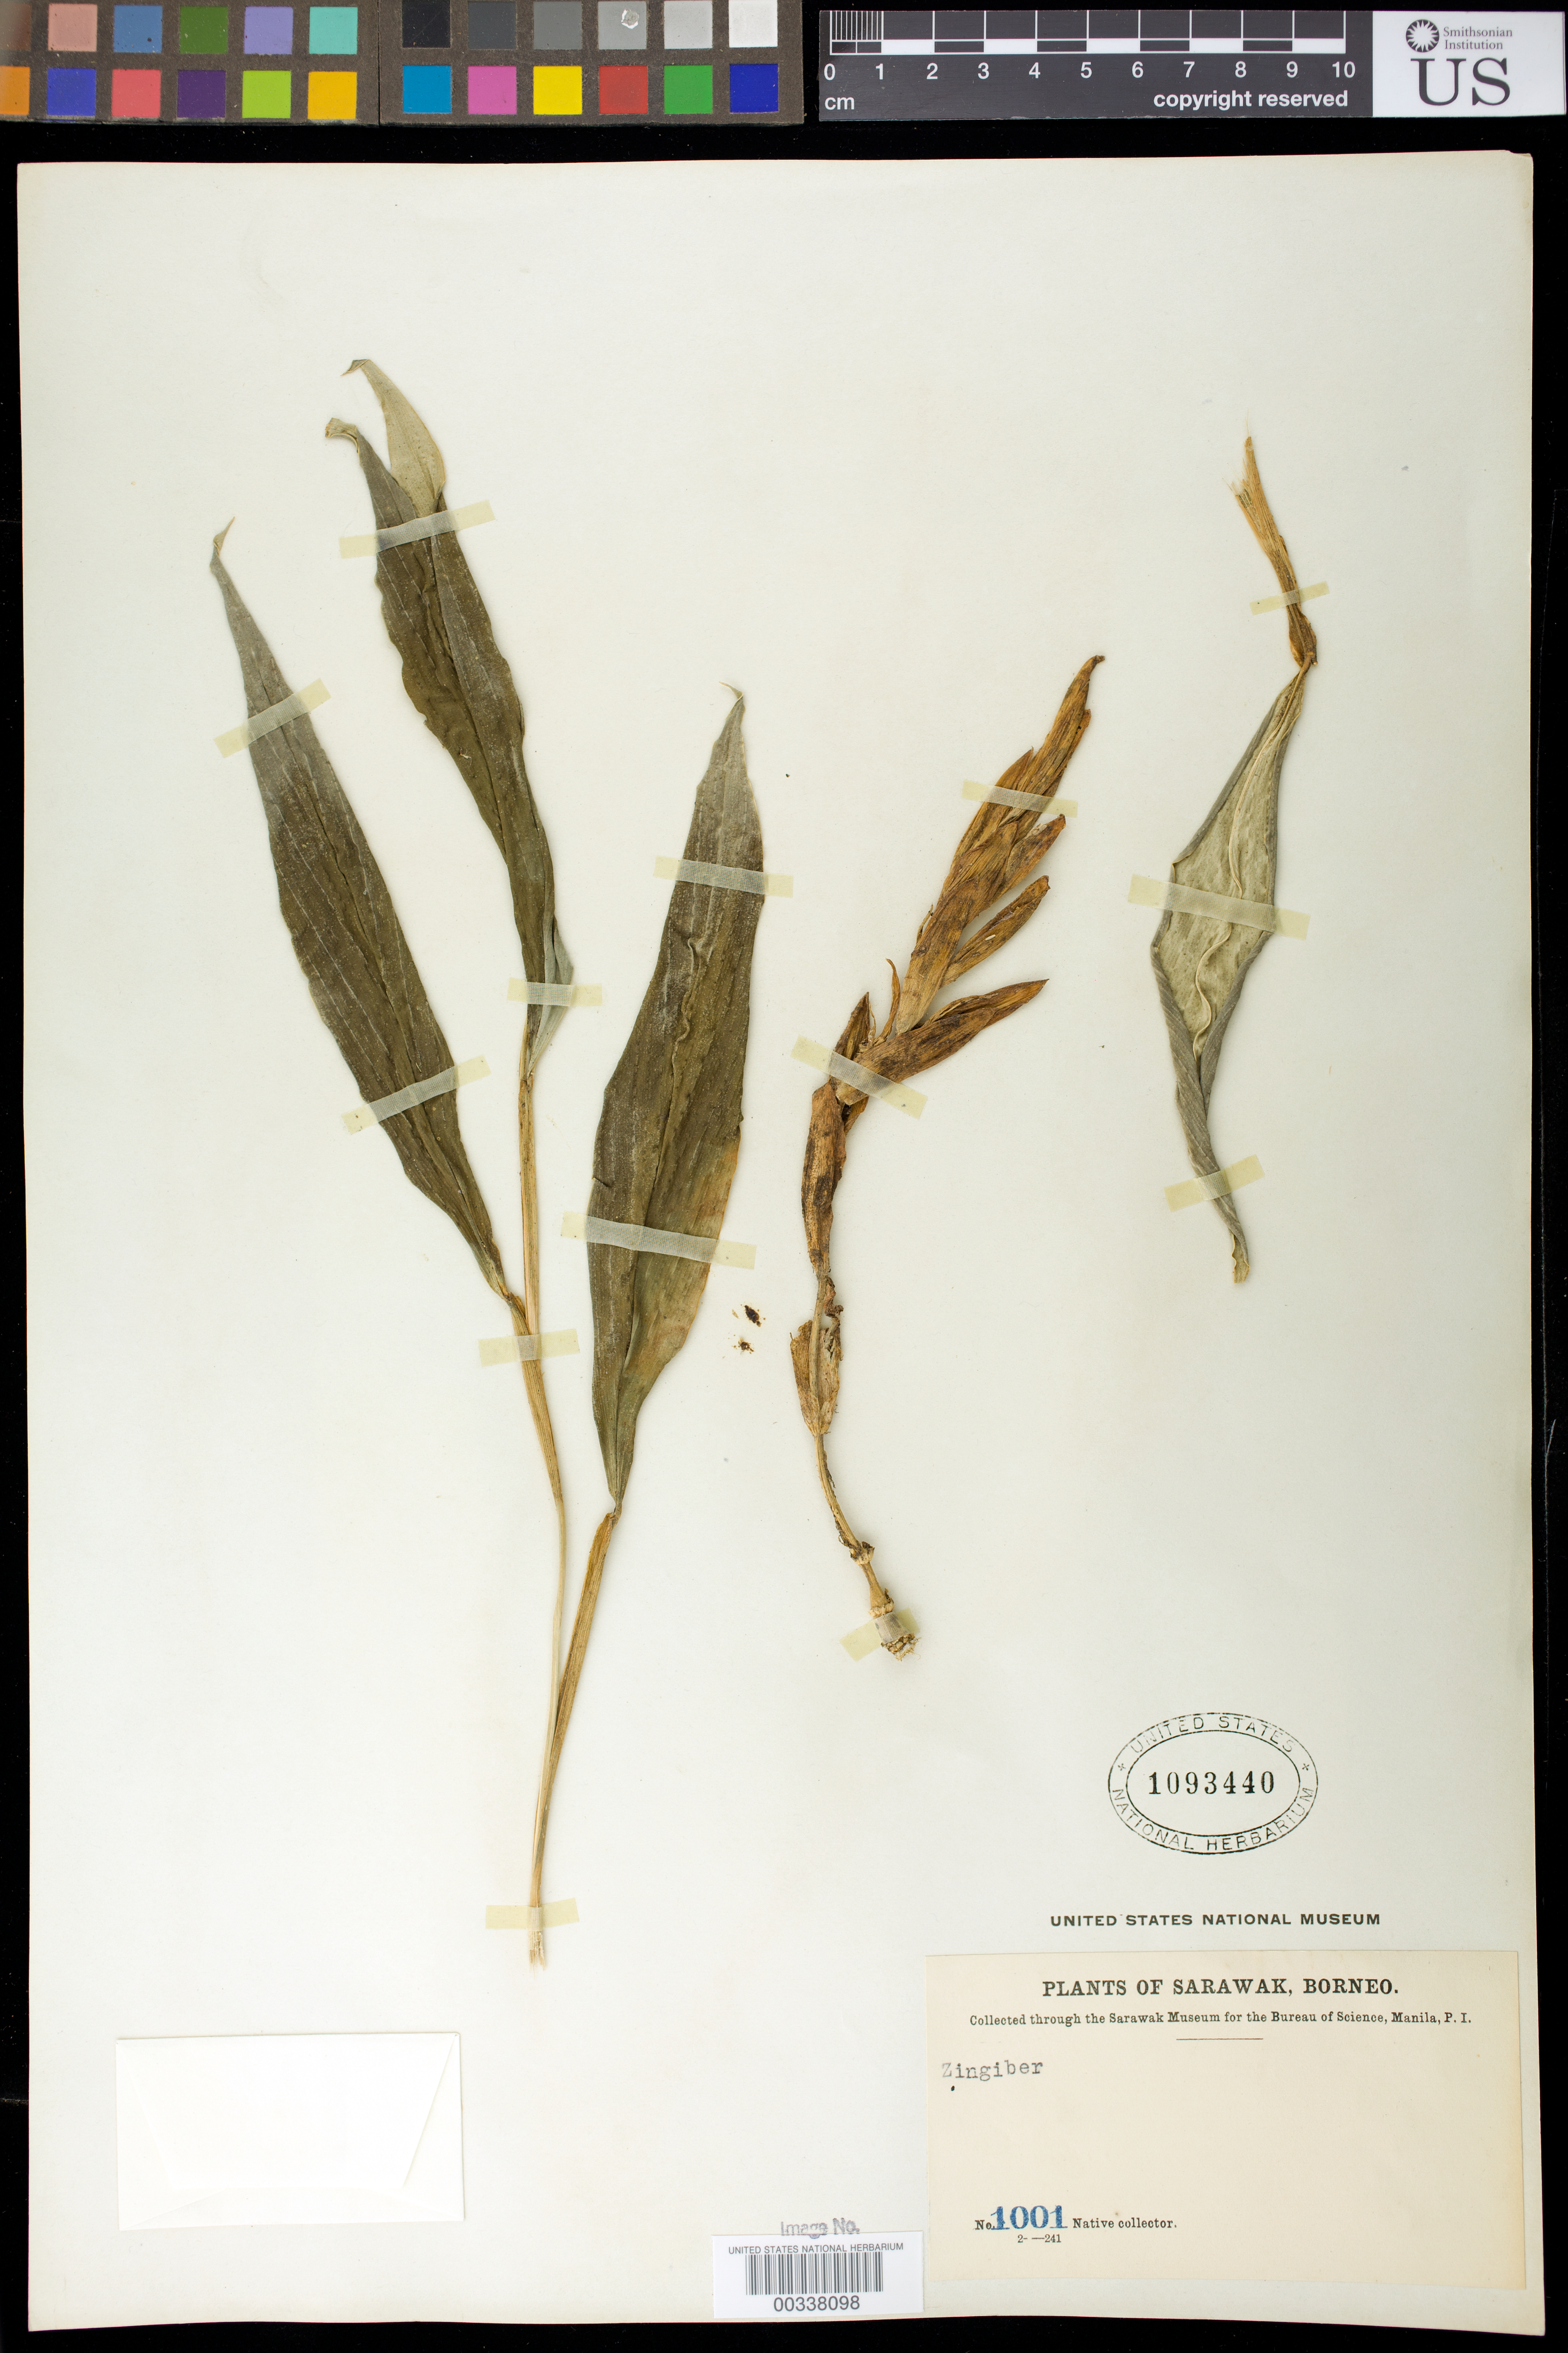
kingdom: Plantae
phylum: Tracheophyta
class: Liliopsida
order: Zingiberales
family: Zingiberaceae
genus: Zingiber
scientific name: Zingiber sp.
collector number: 1001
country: Malaysia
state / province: Sarawak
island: Borneo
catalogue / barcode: US 1093440